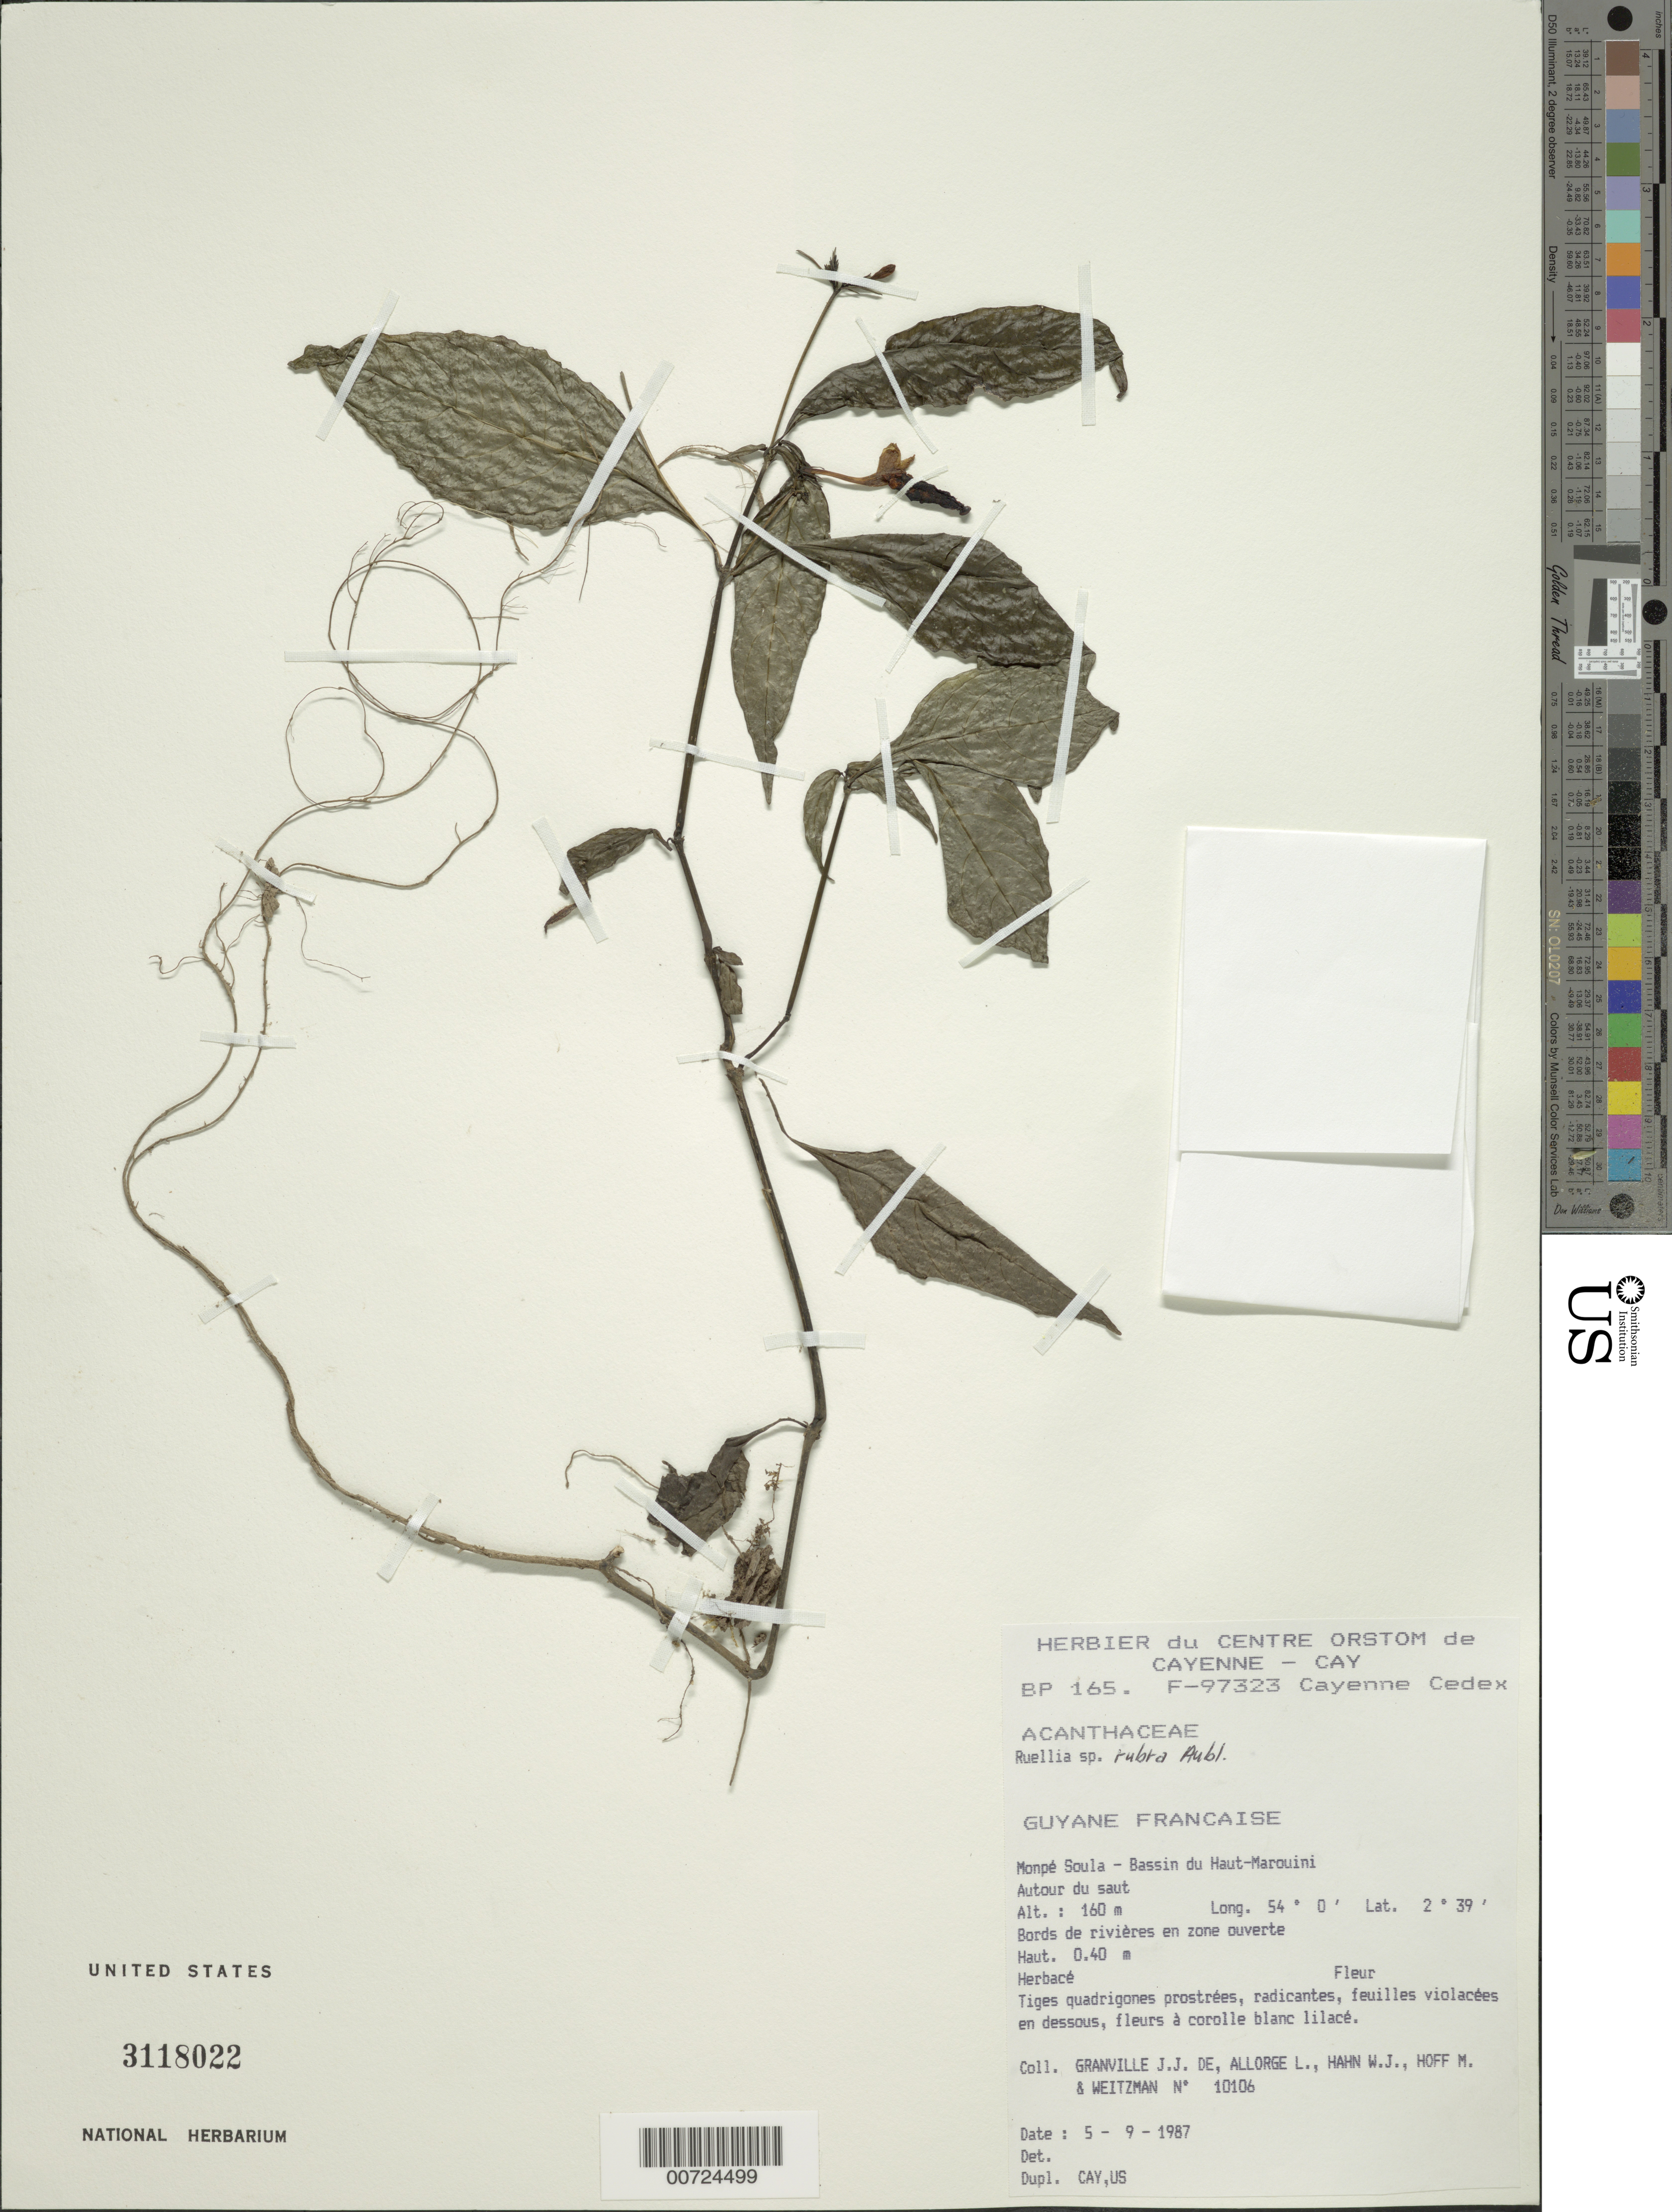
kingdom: Plantae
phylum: Tracheophyta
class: Magnoliopsida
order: Lamiales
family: Acanthaceae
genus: Ruellia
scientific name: Ruellia rubra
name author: Aubl.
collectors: J.-J. de Granville, L. Allorge, W. J. Hahn, M. Hoff & A. L. Weitzman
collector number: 10106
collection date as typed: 5-Sep-87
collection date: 1987-09-05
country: French Guiana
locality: Monpé Soula, Bassin du Haut-Marouini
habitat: Riverbank, open area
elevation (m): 160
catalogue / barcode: US 3118022